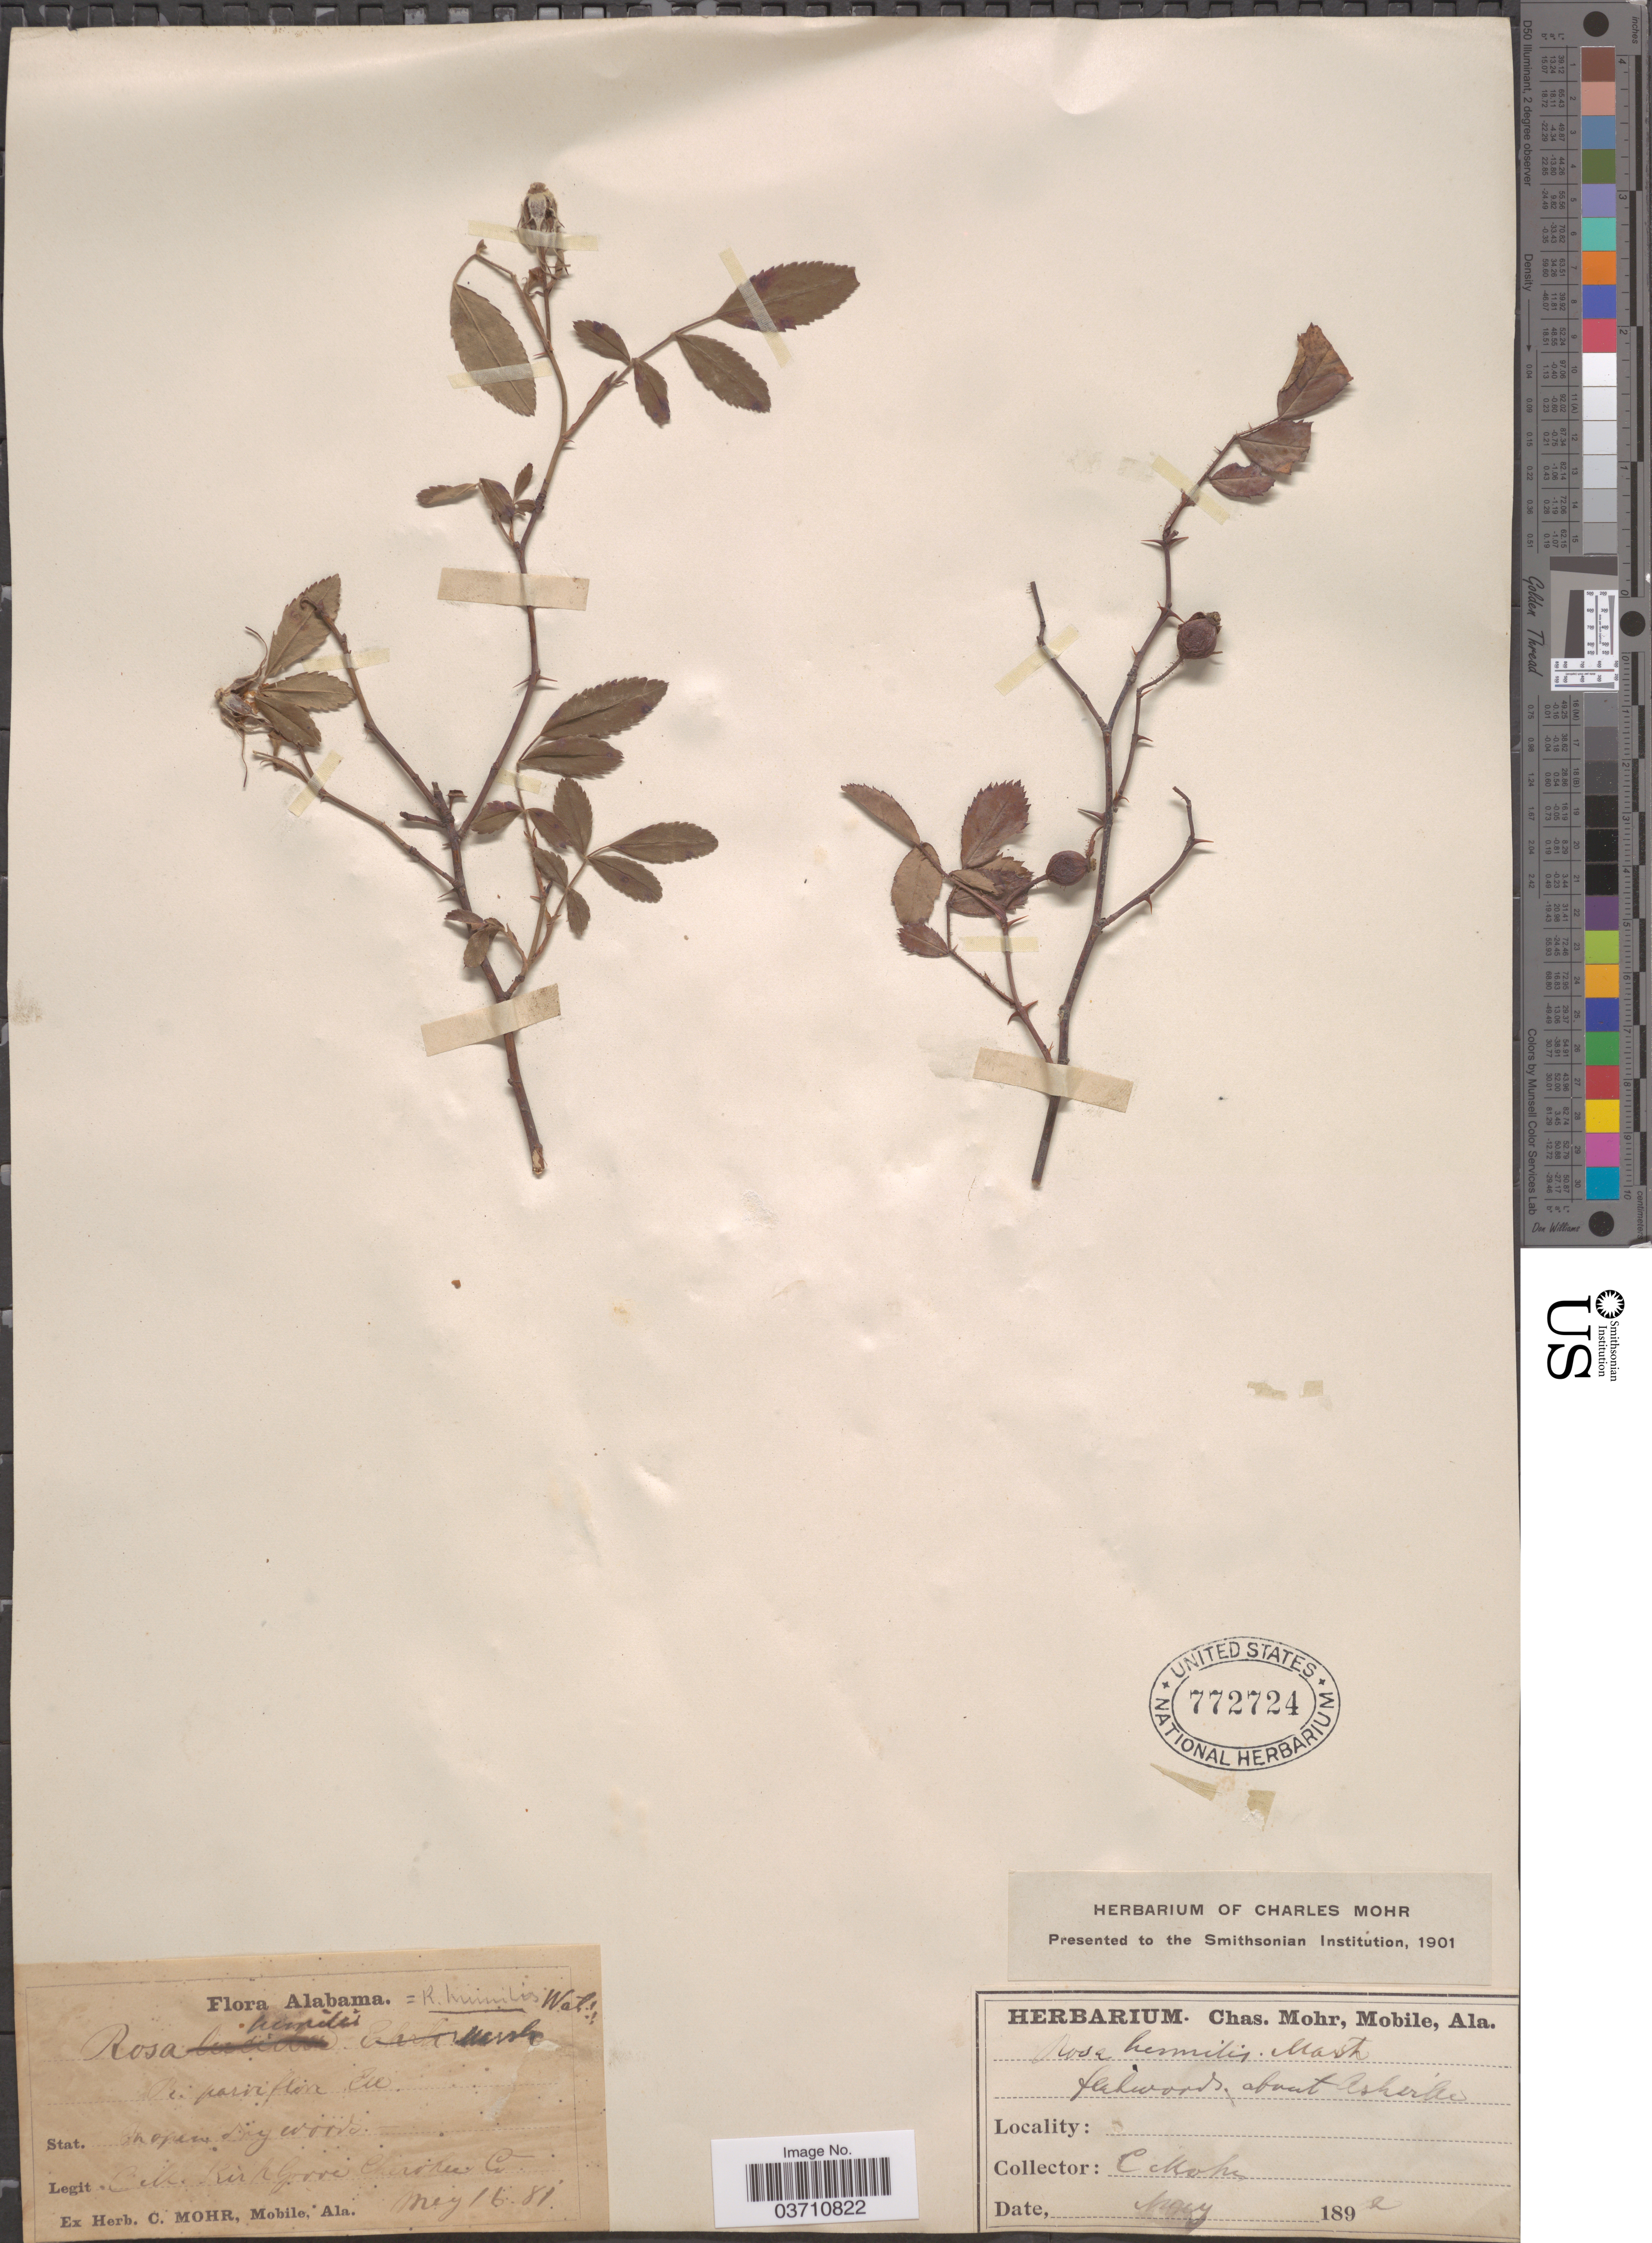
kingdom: Plantae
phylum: Tracheophyta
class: Magnoliopsida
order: Rosales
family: Rosaceae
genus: Rosa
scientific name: Rosa carolina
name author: L.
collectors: Mohr, C. T. (herbarium)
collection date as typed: Transcribed d/m/y: 16/5/81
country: United States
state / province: Alabama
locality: Stat. In open dry woods. Kirk Grove. Cherokee Co.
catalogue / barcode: US 772724